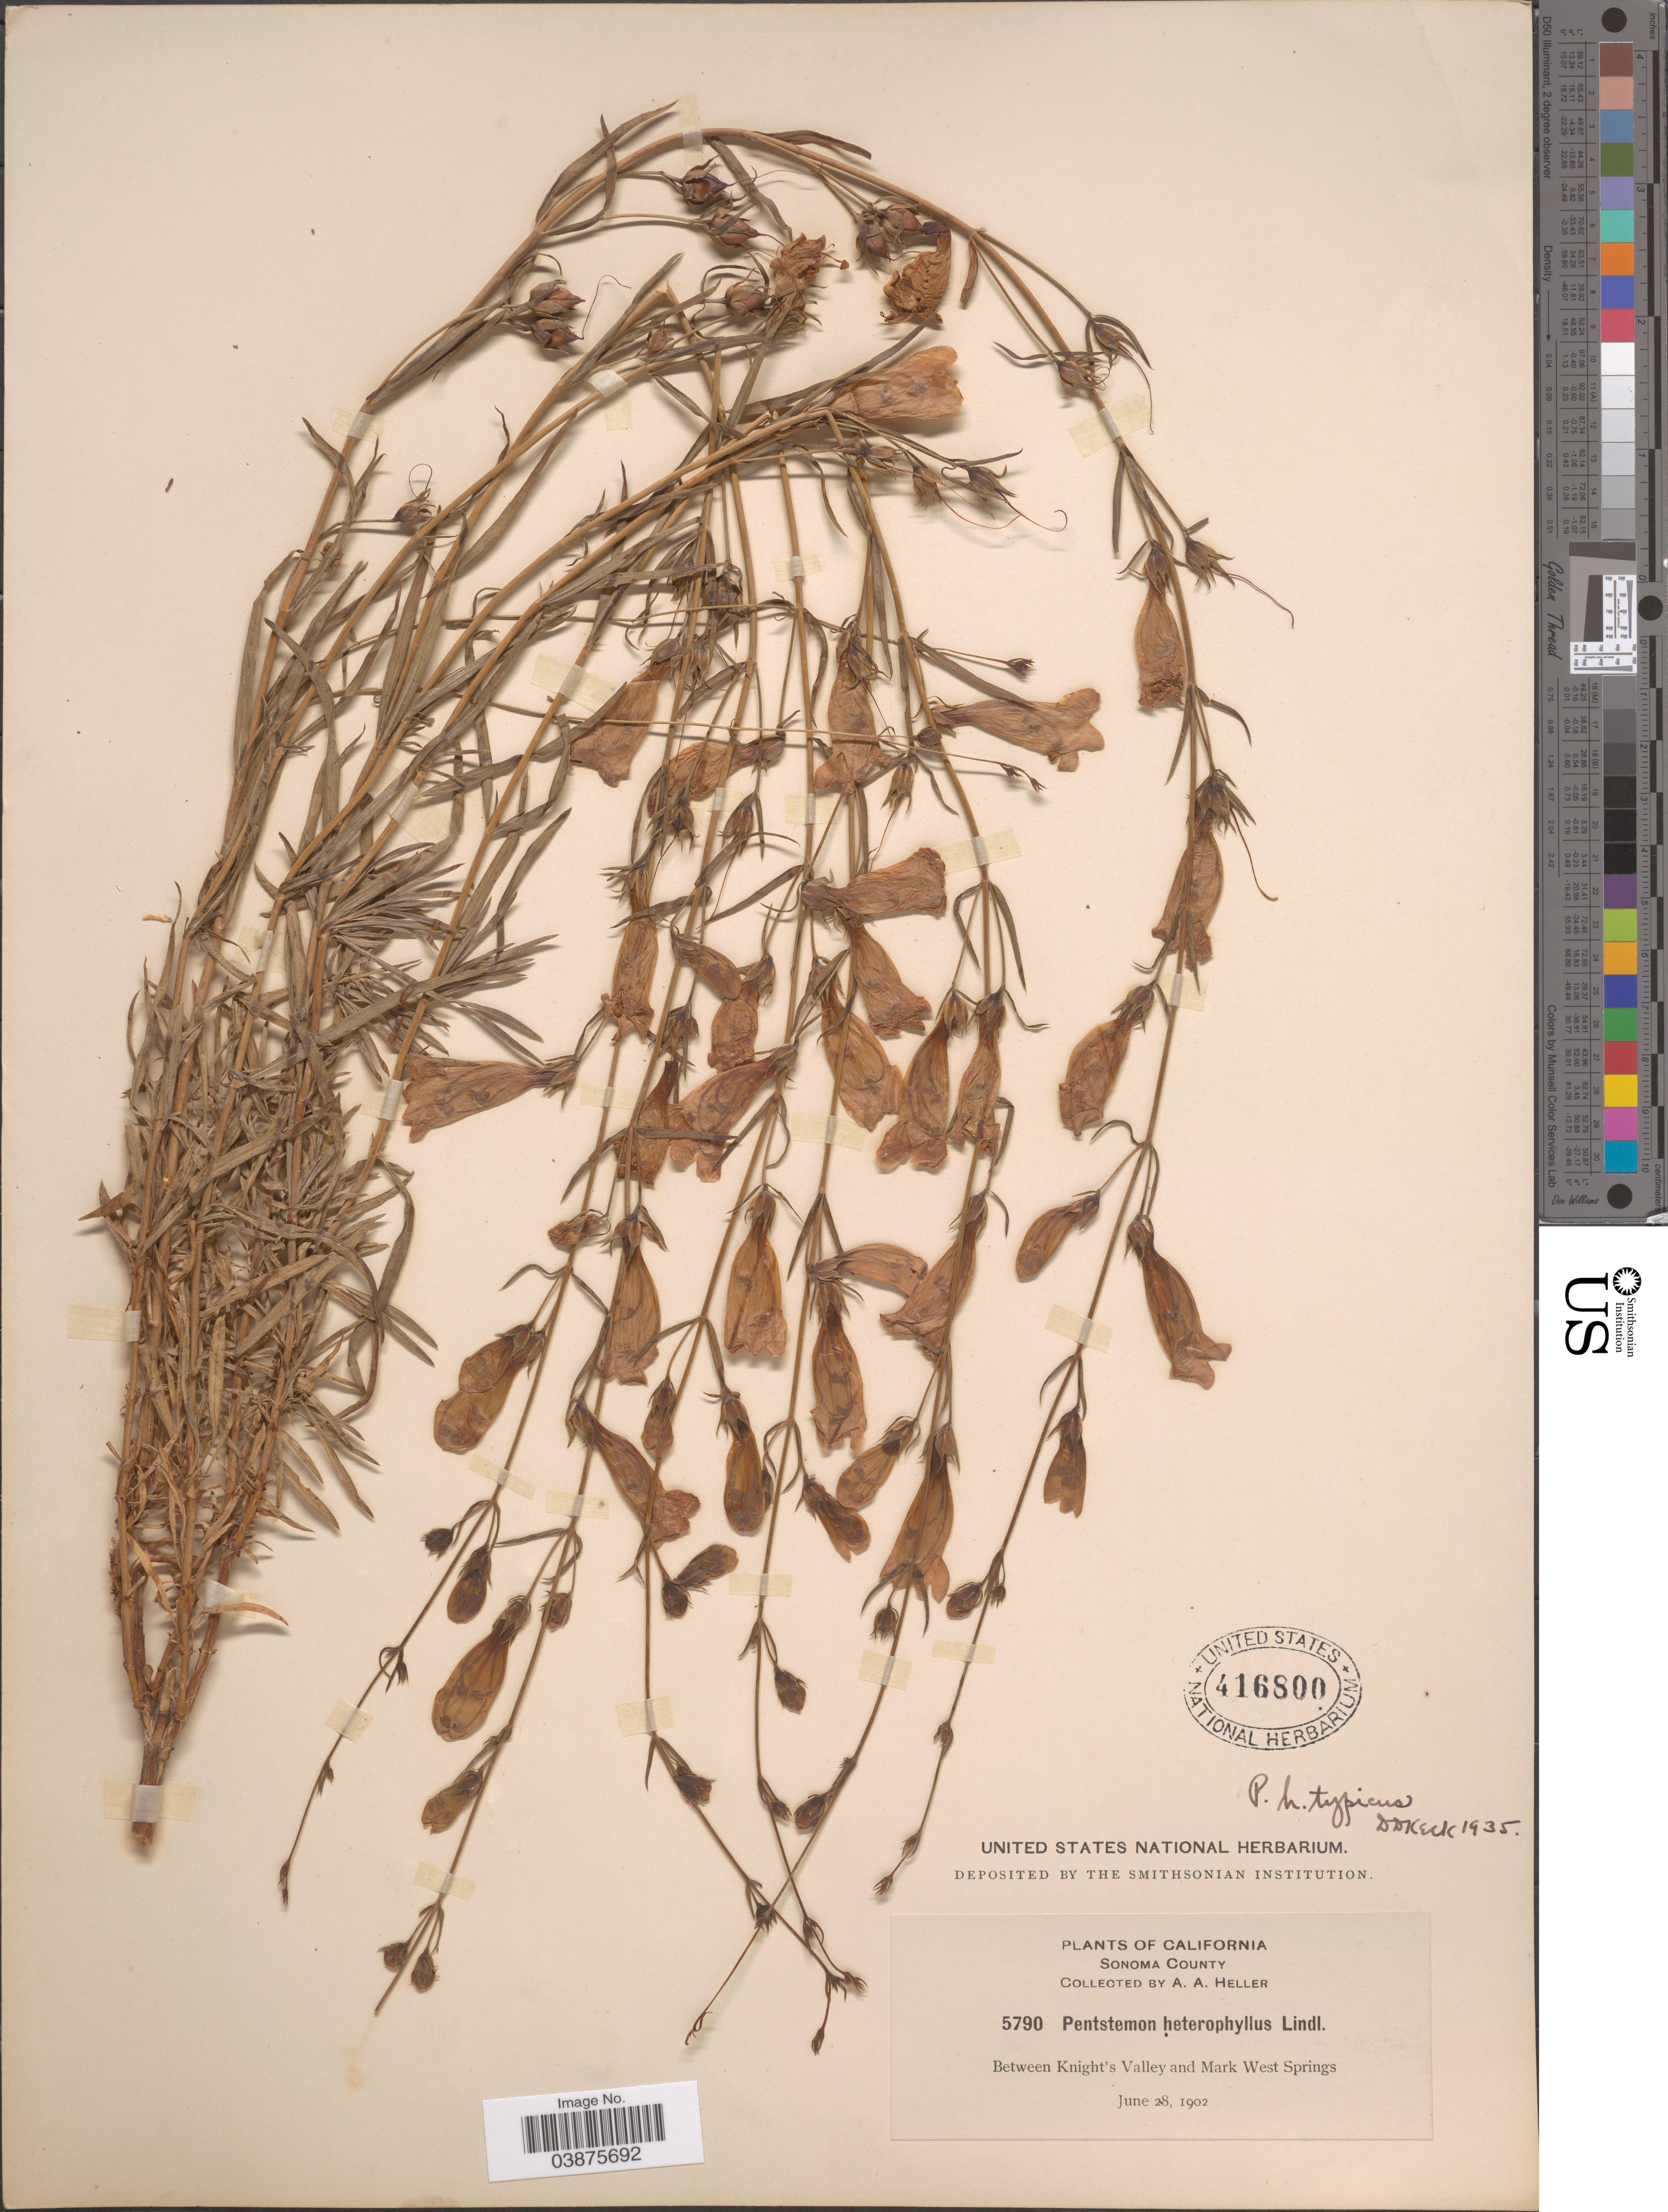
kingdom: Plantae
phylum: Tracheophyta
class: Magnoliopsida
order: Lamiales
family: Plantaginaceae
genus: Penstemon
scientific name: Penstemon heterophyllus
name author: Lindl.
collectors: A. A. Heller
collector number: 5790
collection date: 1902-06-28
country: United States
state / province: California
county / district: Sonoma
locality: Sonoma County. Between Knight's Valley and Mark West Springs.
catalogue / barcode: US 416800